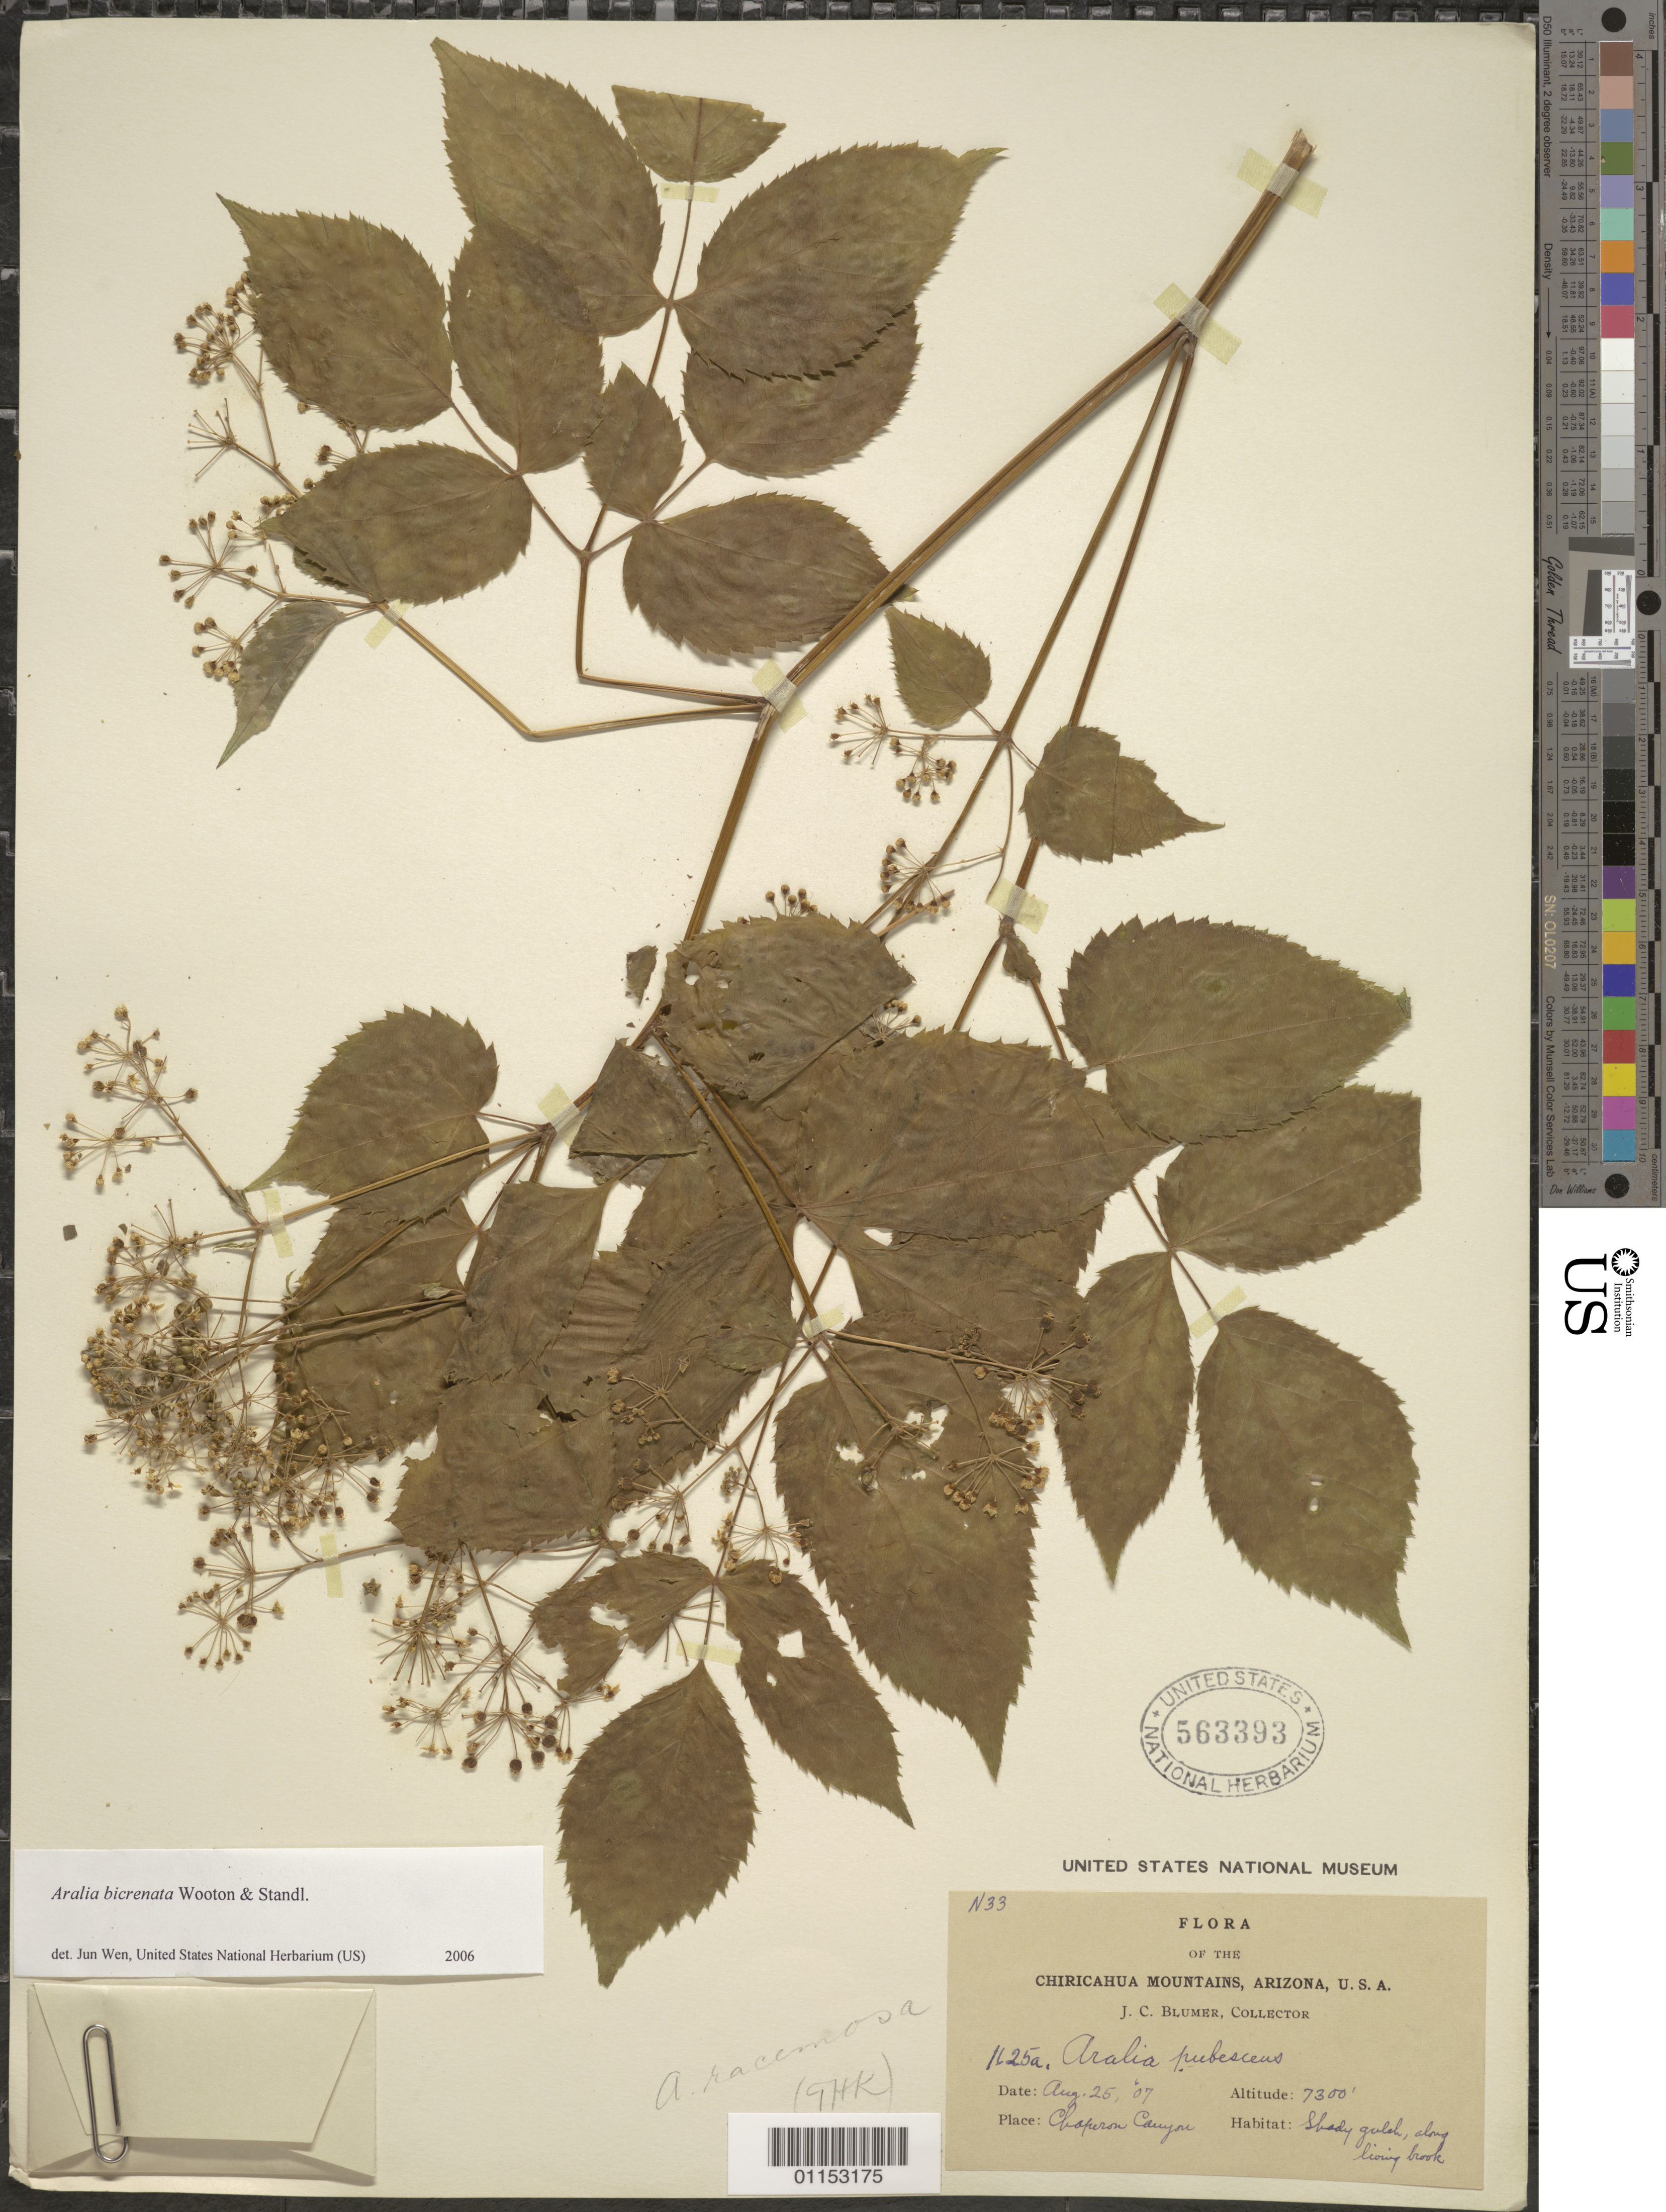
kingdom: Plantae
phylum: Tracheophyta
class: Magnoliopsida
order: Apiales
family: Araliaceae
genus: Aralia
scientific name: Aralia bicrenata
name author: Wooton & Standl.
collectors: J. C. Blumer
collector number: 1625 a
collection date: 1907-08-25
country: United States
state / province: Arizona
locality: Chiricahua Mts.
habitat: Shady gulch, along living brook.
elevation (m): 2225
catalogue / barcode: US 563393